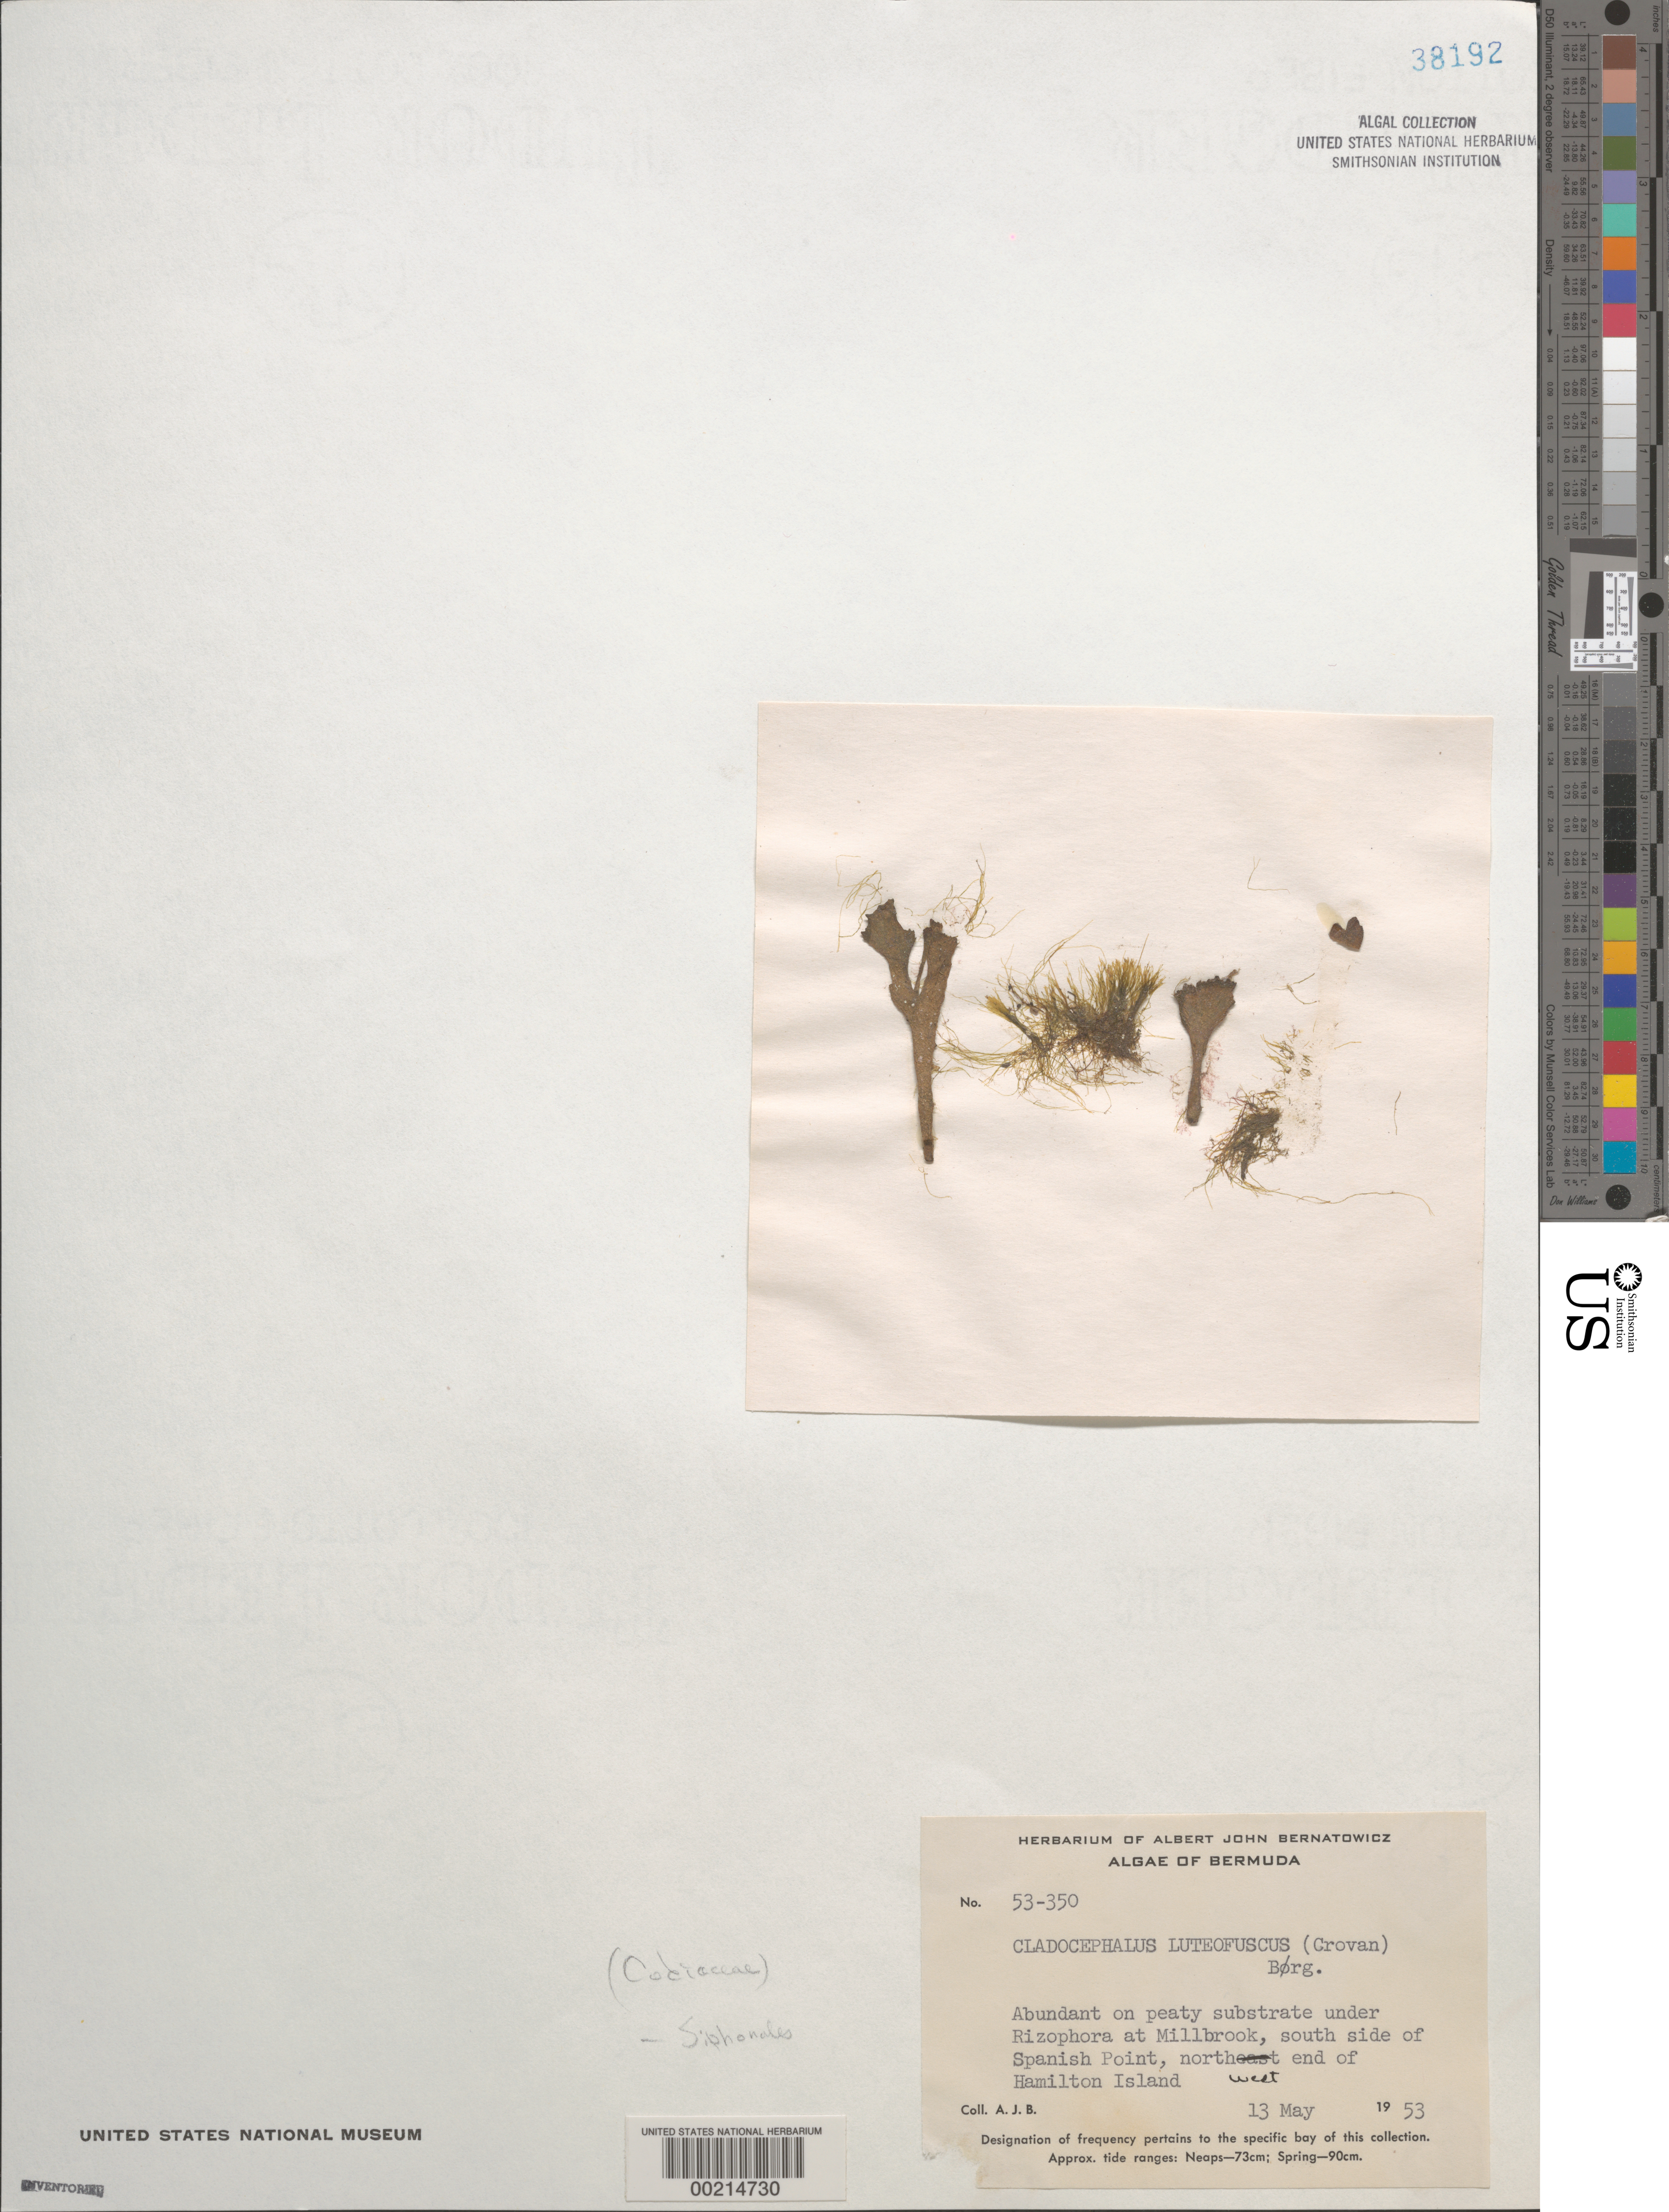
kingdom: Plantae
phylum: Chlorophyta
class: Ulvophyceae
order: Bryopsidales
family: Dichotomosiphonaceae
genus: Cladocephalus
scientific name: Cladocephalus luteofuscus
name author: (P. Crouan & H. Crouan) Børgesen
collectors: A. Bernatowicz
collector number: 53-350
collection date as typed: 13 May 1953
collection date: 1953-05-13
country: Bermuda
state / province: Pembroke Parish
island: Bermuda Island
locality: Millbrook, Spanish Point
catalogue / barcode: US 38192